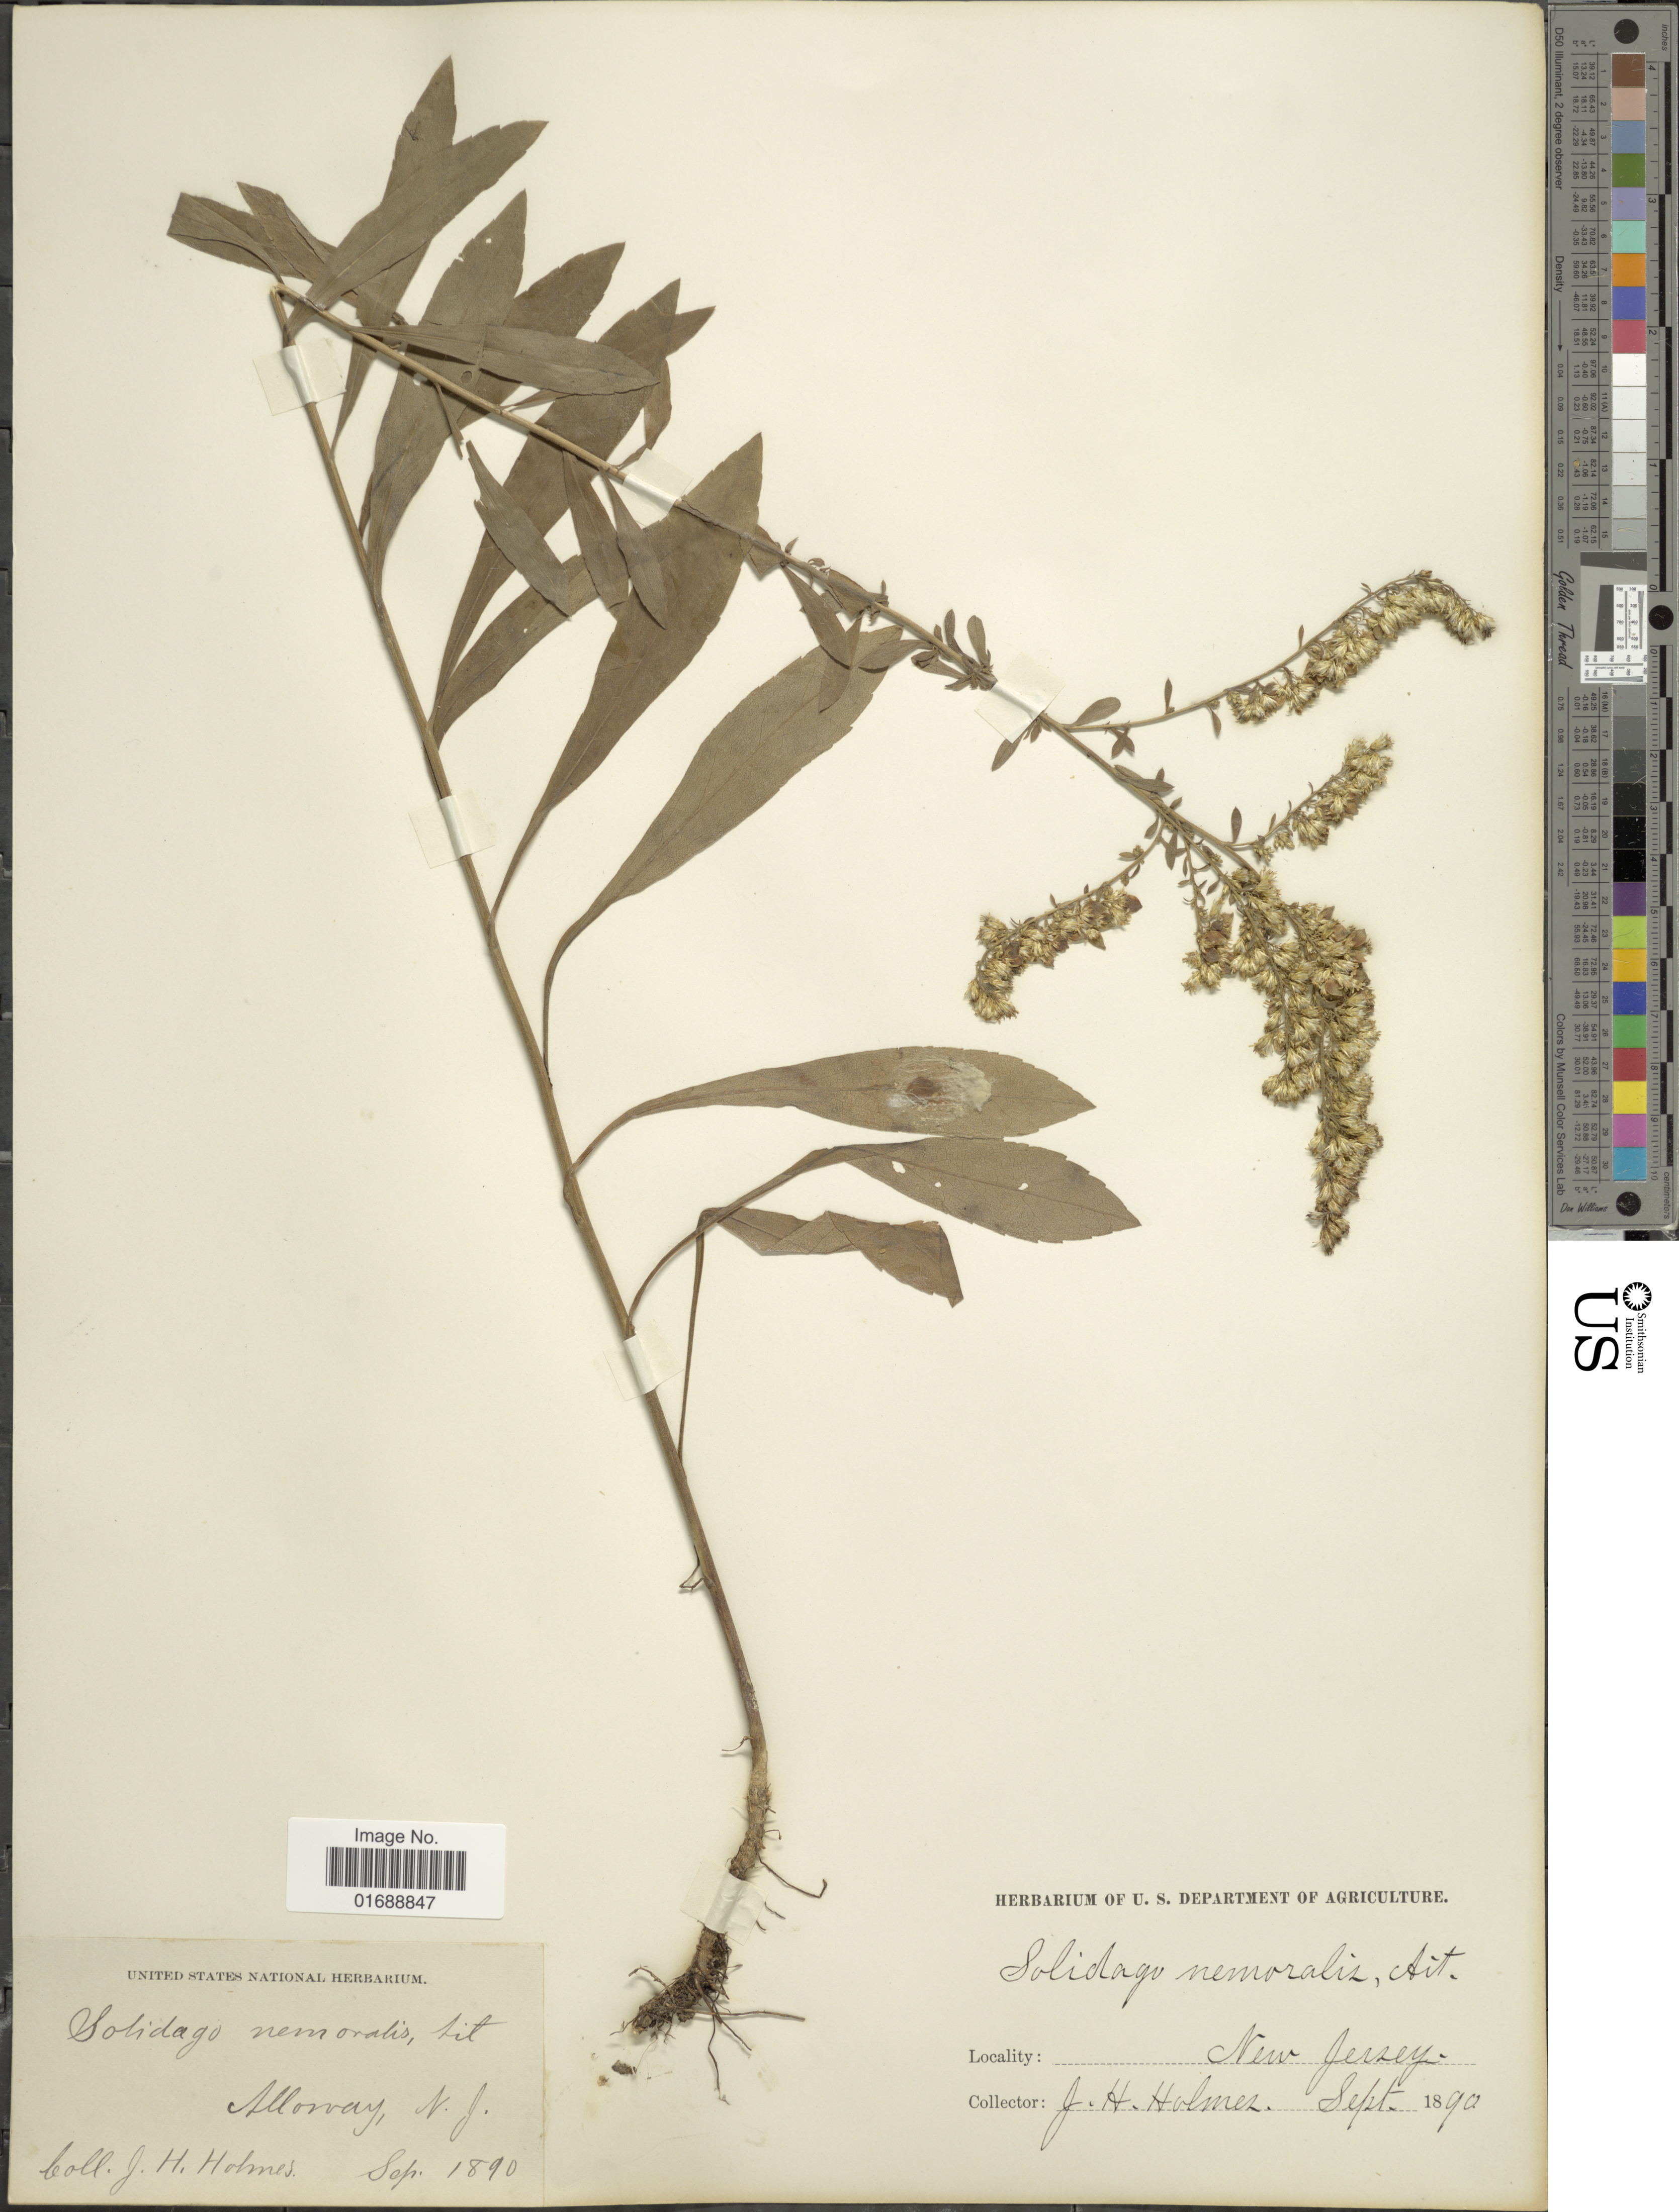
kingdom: Plantae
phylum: Tracheophyta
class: Magnoliopsida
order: Asterales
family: Asteraceae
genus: Solidago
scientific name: Solidago nemoralis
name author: Aiton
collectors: J. Holmes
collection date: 1890-09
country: United States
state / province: New Jersey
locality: Morvay